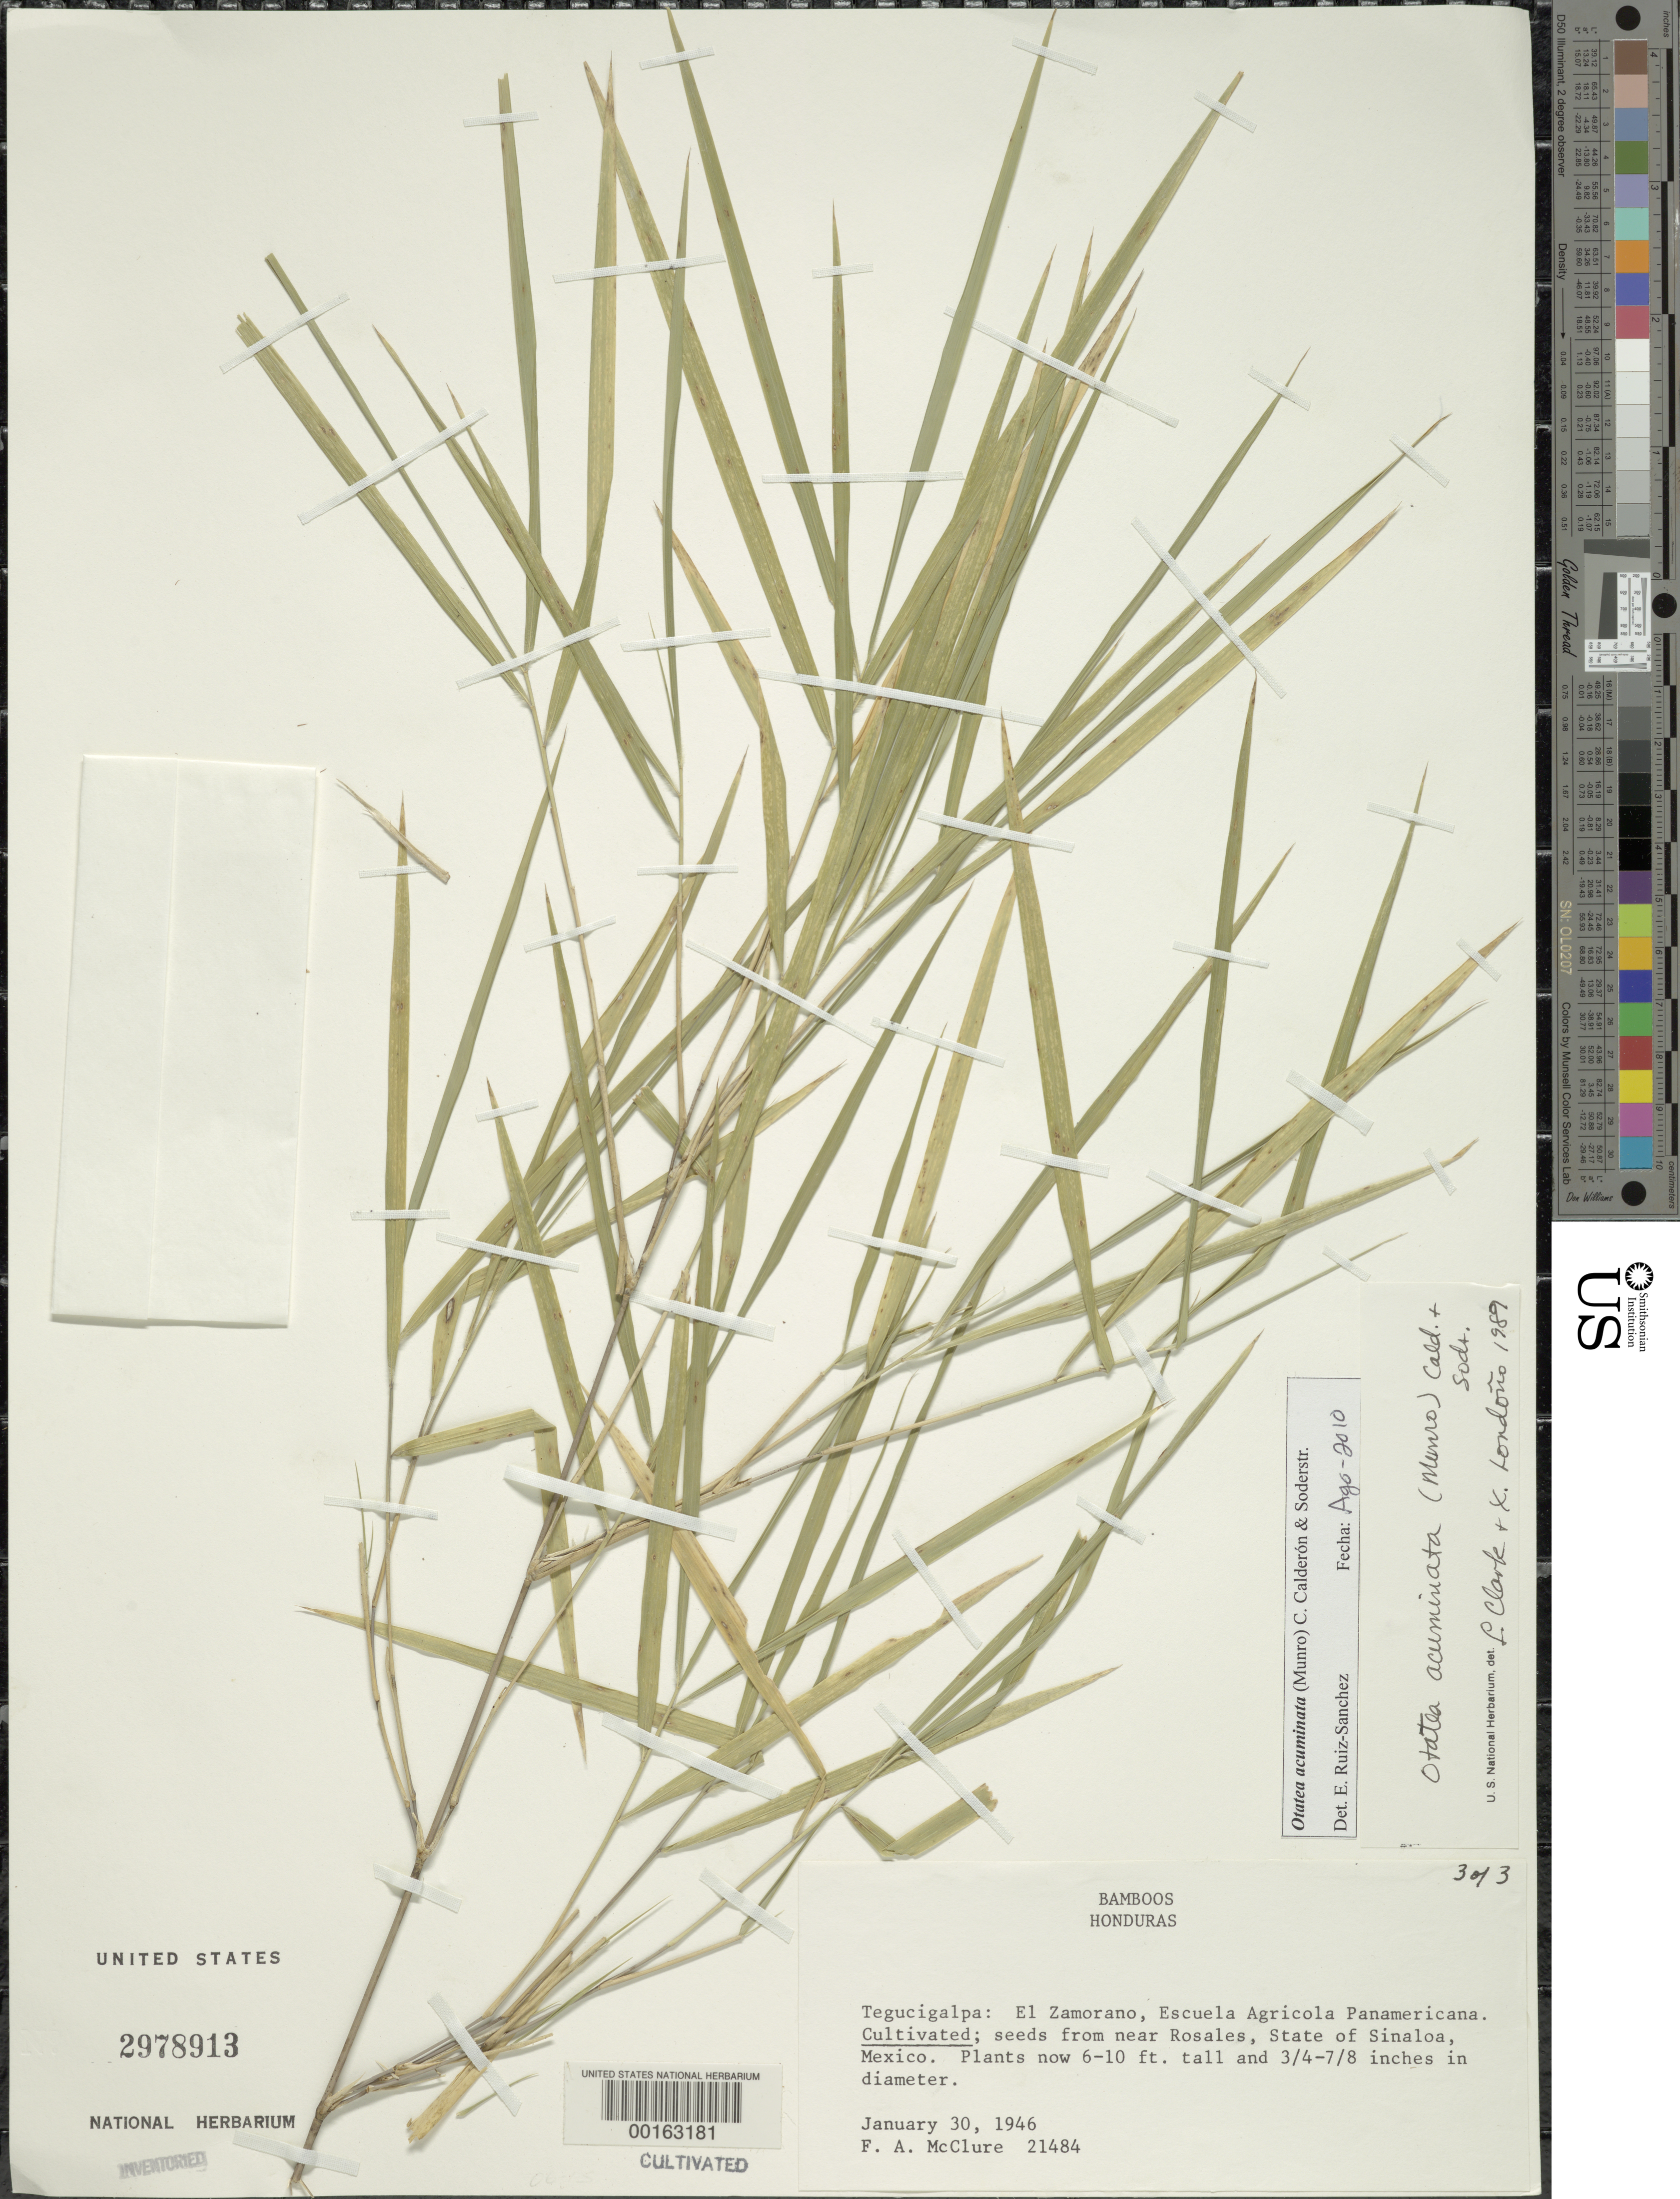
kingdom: Plantae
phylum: Tracheophyta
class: Liliopsida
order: Poales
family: Poaceae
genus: Otatea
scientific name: Otatea acuminata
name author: (Munro) C. E. Calderón & Soderstr.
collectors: F. A. McClure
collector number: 21484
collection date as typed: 30 Jan 1946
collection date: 1946-01-30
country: Honduras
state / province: Fco. Morazán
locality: El Zamorano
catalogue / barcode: US 2978913